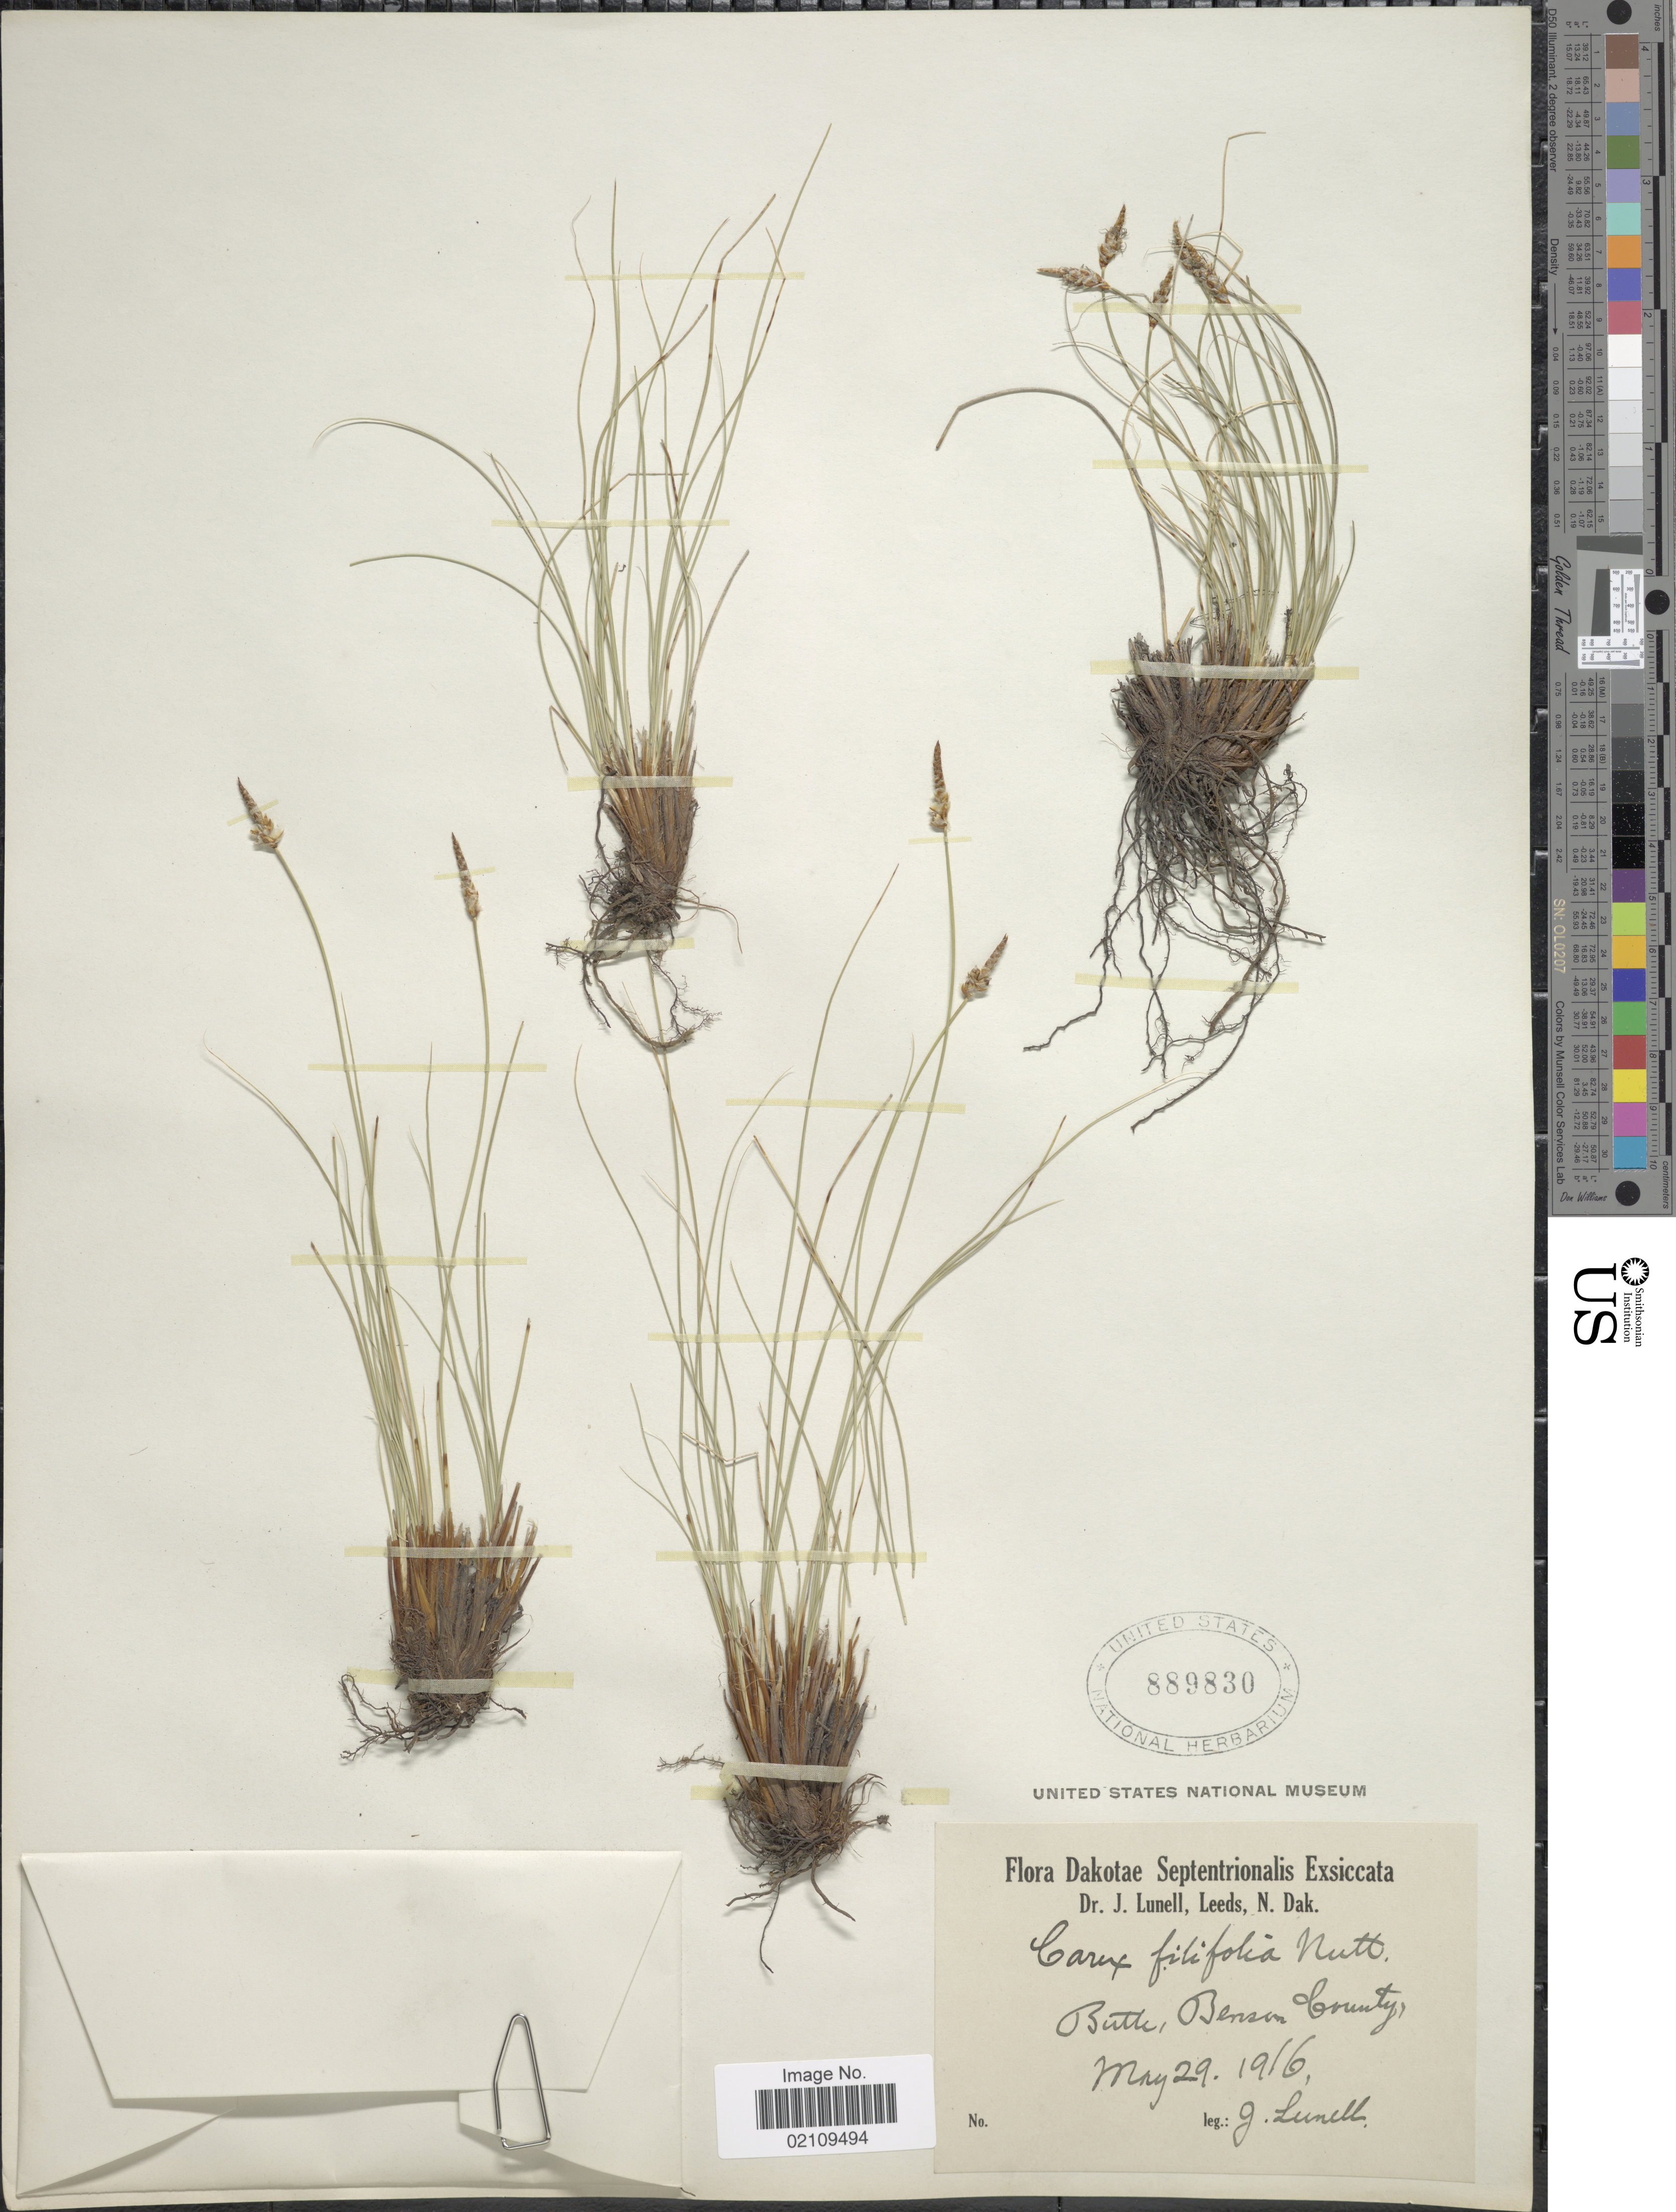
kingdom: Plantae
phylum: Tracheophyta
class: Liliopsida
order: Poales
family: Cyperaceae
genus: Carex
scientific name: Carex filifolia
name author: Nutt.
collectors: J. Lunell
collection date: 1916-05-29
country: United States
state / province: North Dakota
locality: Butte, Benson County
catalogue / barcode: US 889830